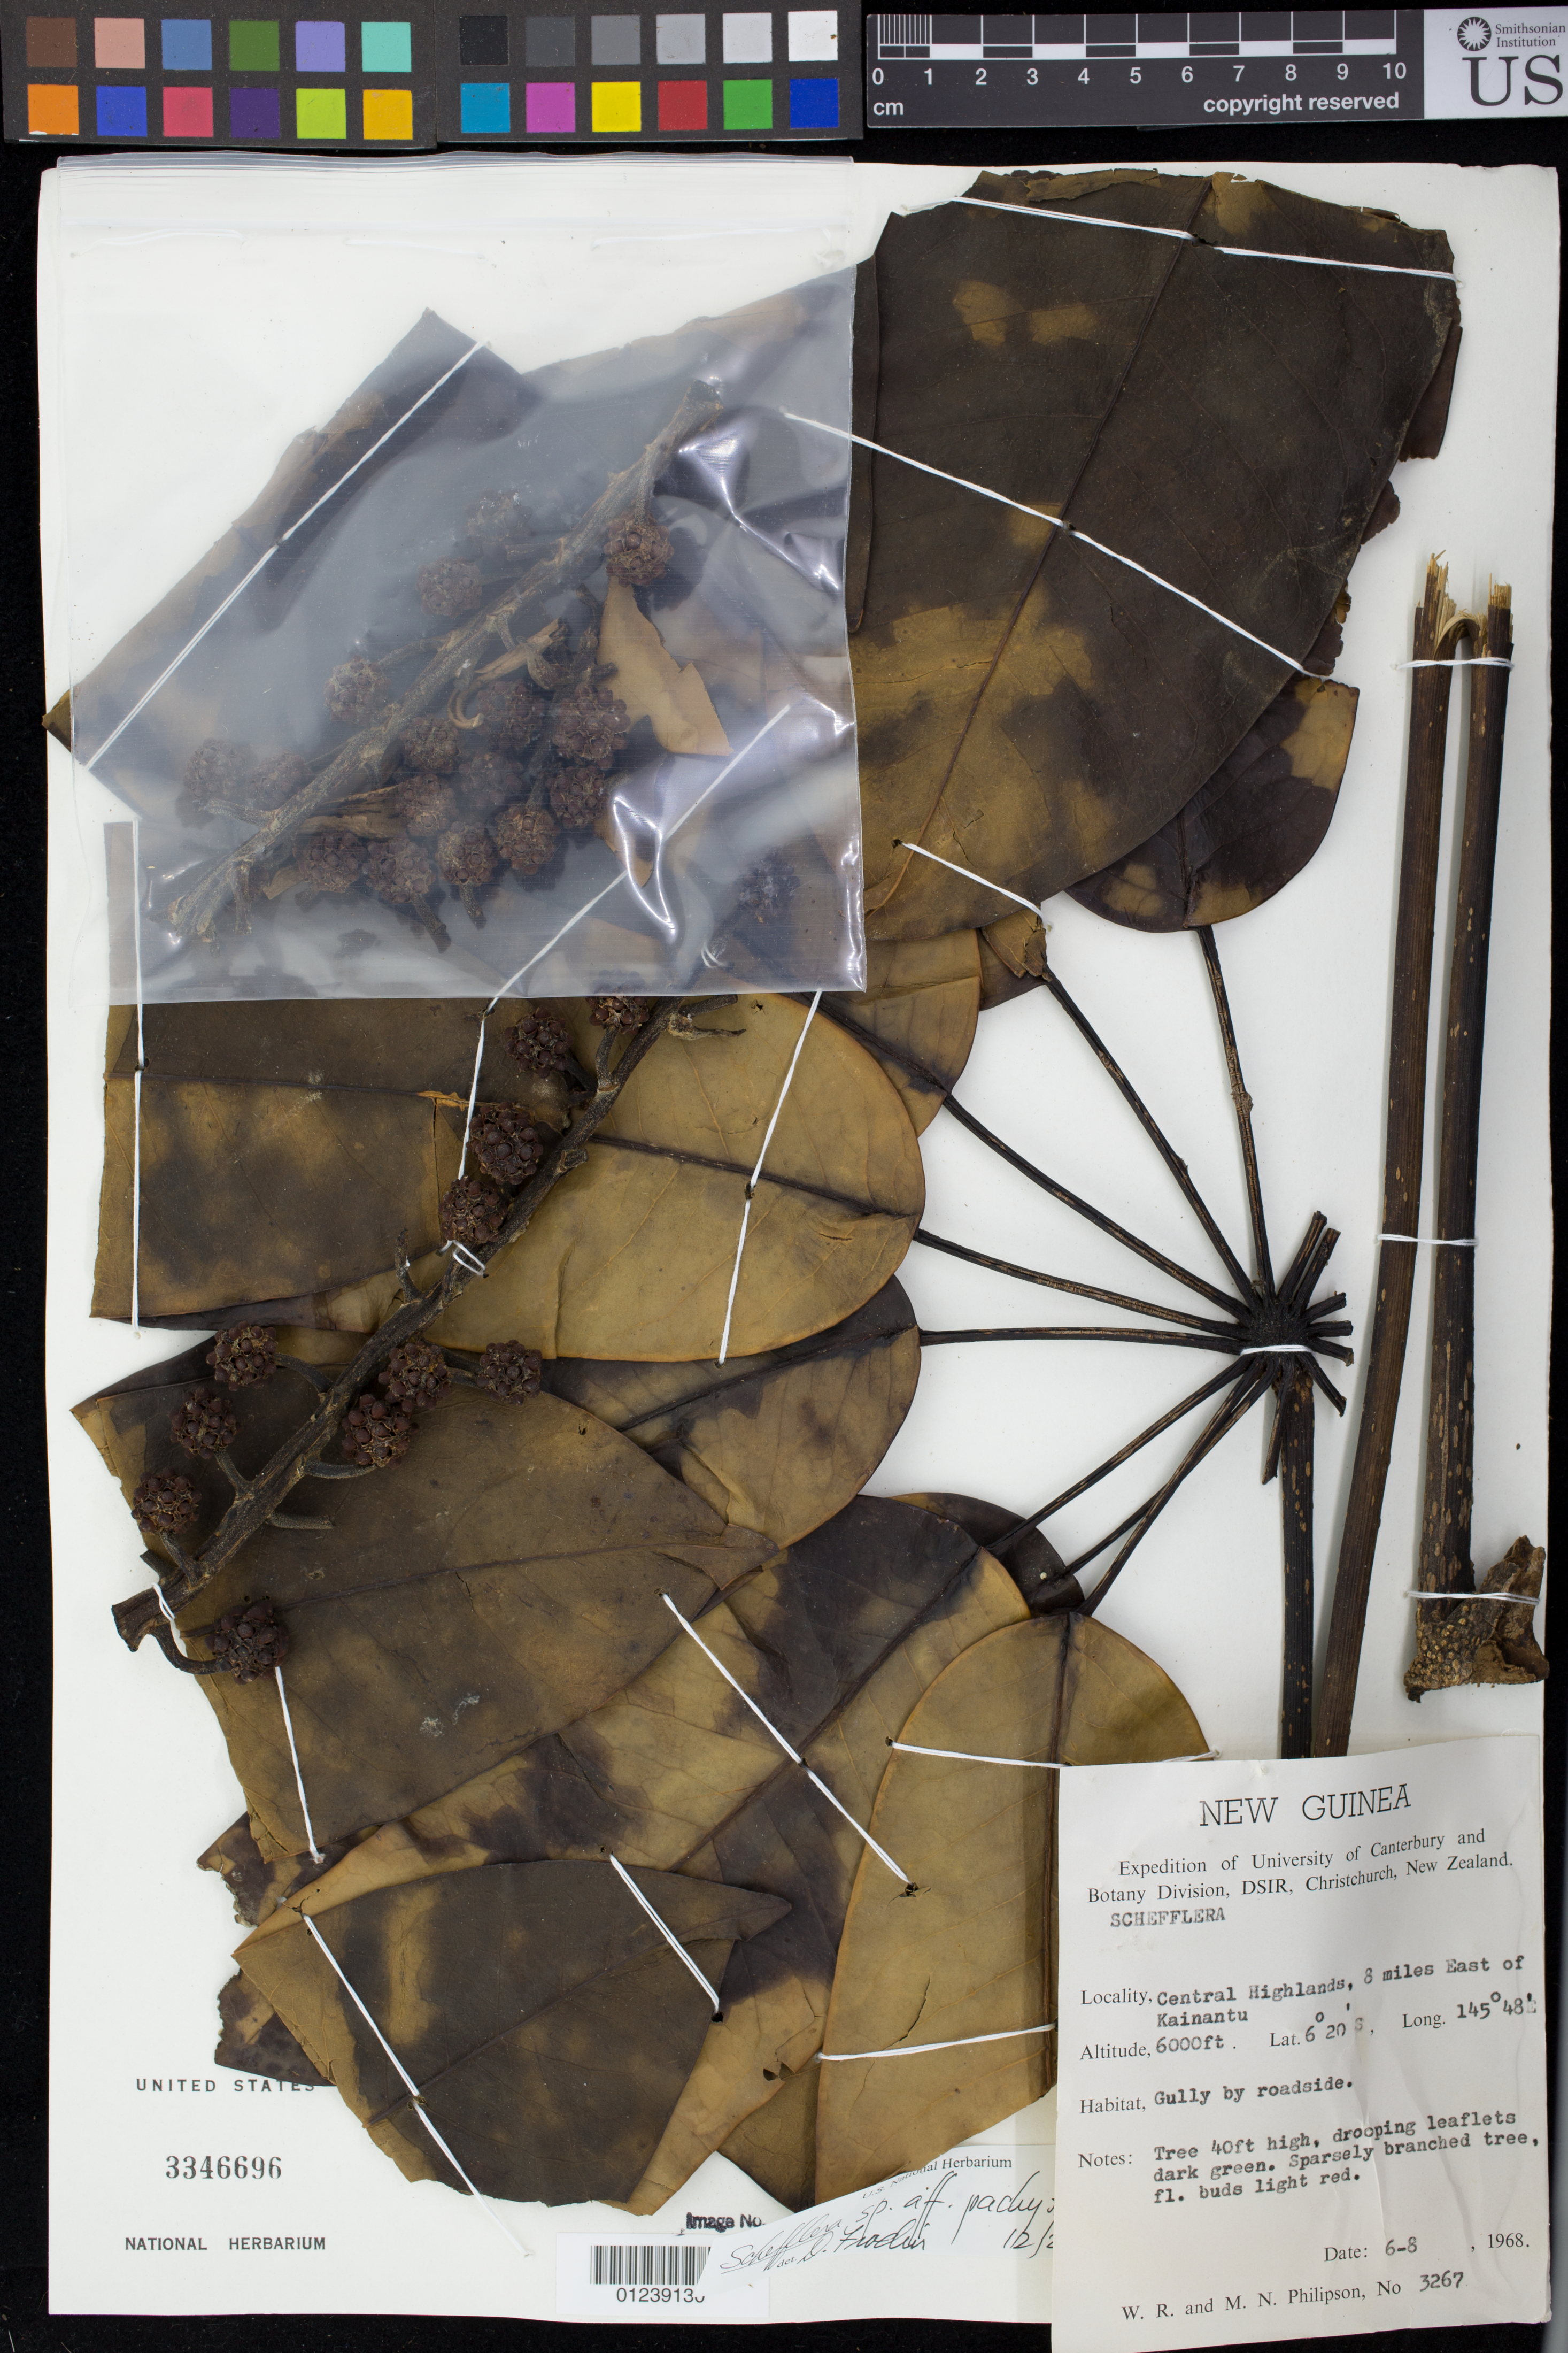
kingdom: Plantae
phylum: Tracheophyta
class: Magnoliopsida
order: Apiales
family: Araliaceae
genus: Heptapleurum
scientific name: Heptapleurum pachystylum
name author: (Harms) G. M. Plunkett & Lowry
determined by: Wagner, W. L., (BOT), Smithsonian Institution - National Museum of Natural History (UNITED STATES)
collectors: W. R. Philipson & M. Philipson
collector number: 3267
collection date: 1968-08-06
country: Papua New Guinea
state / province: Central Highlands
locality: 8 miles East of Kainantu.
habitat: Gully by roadside.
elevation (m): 1829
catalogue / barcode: US 3346696